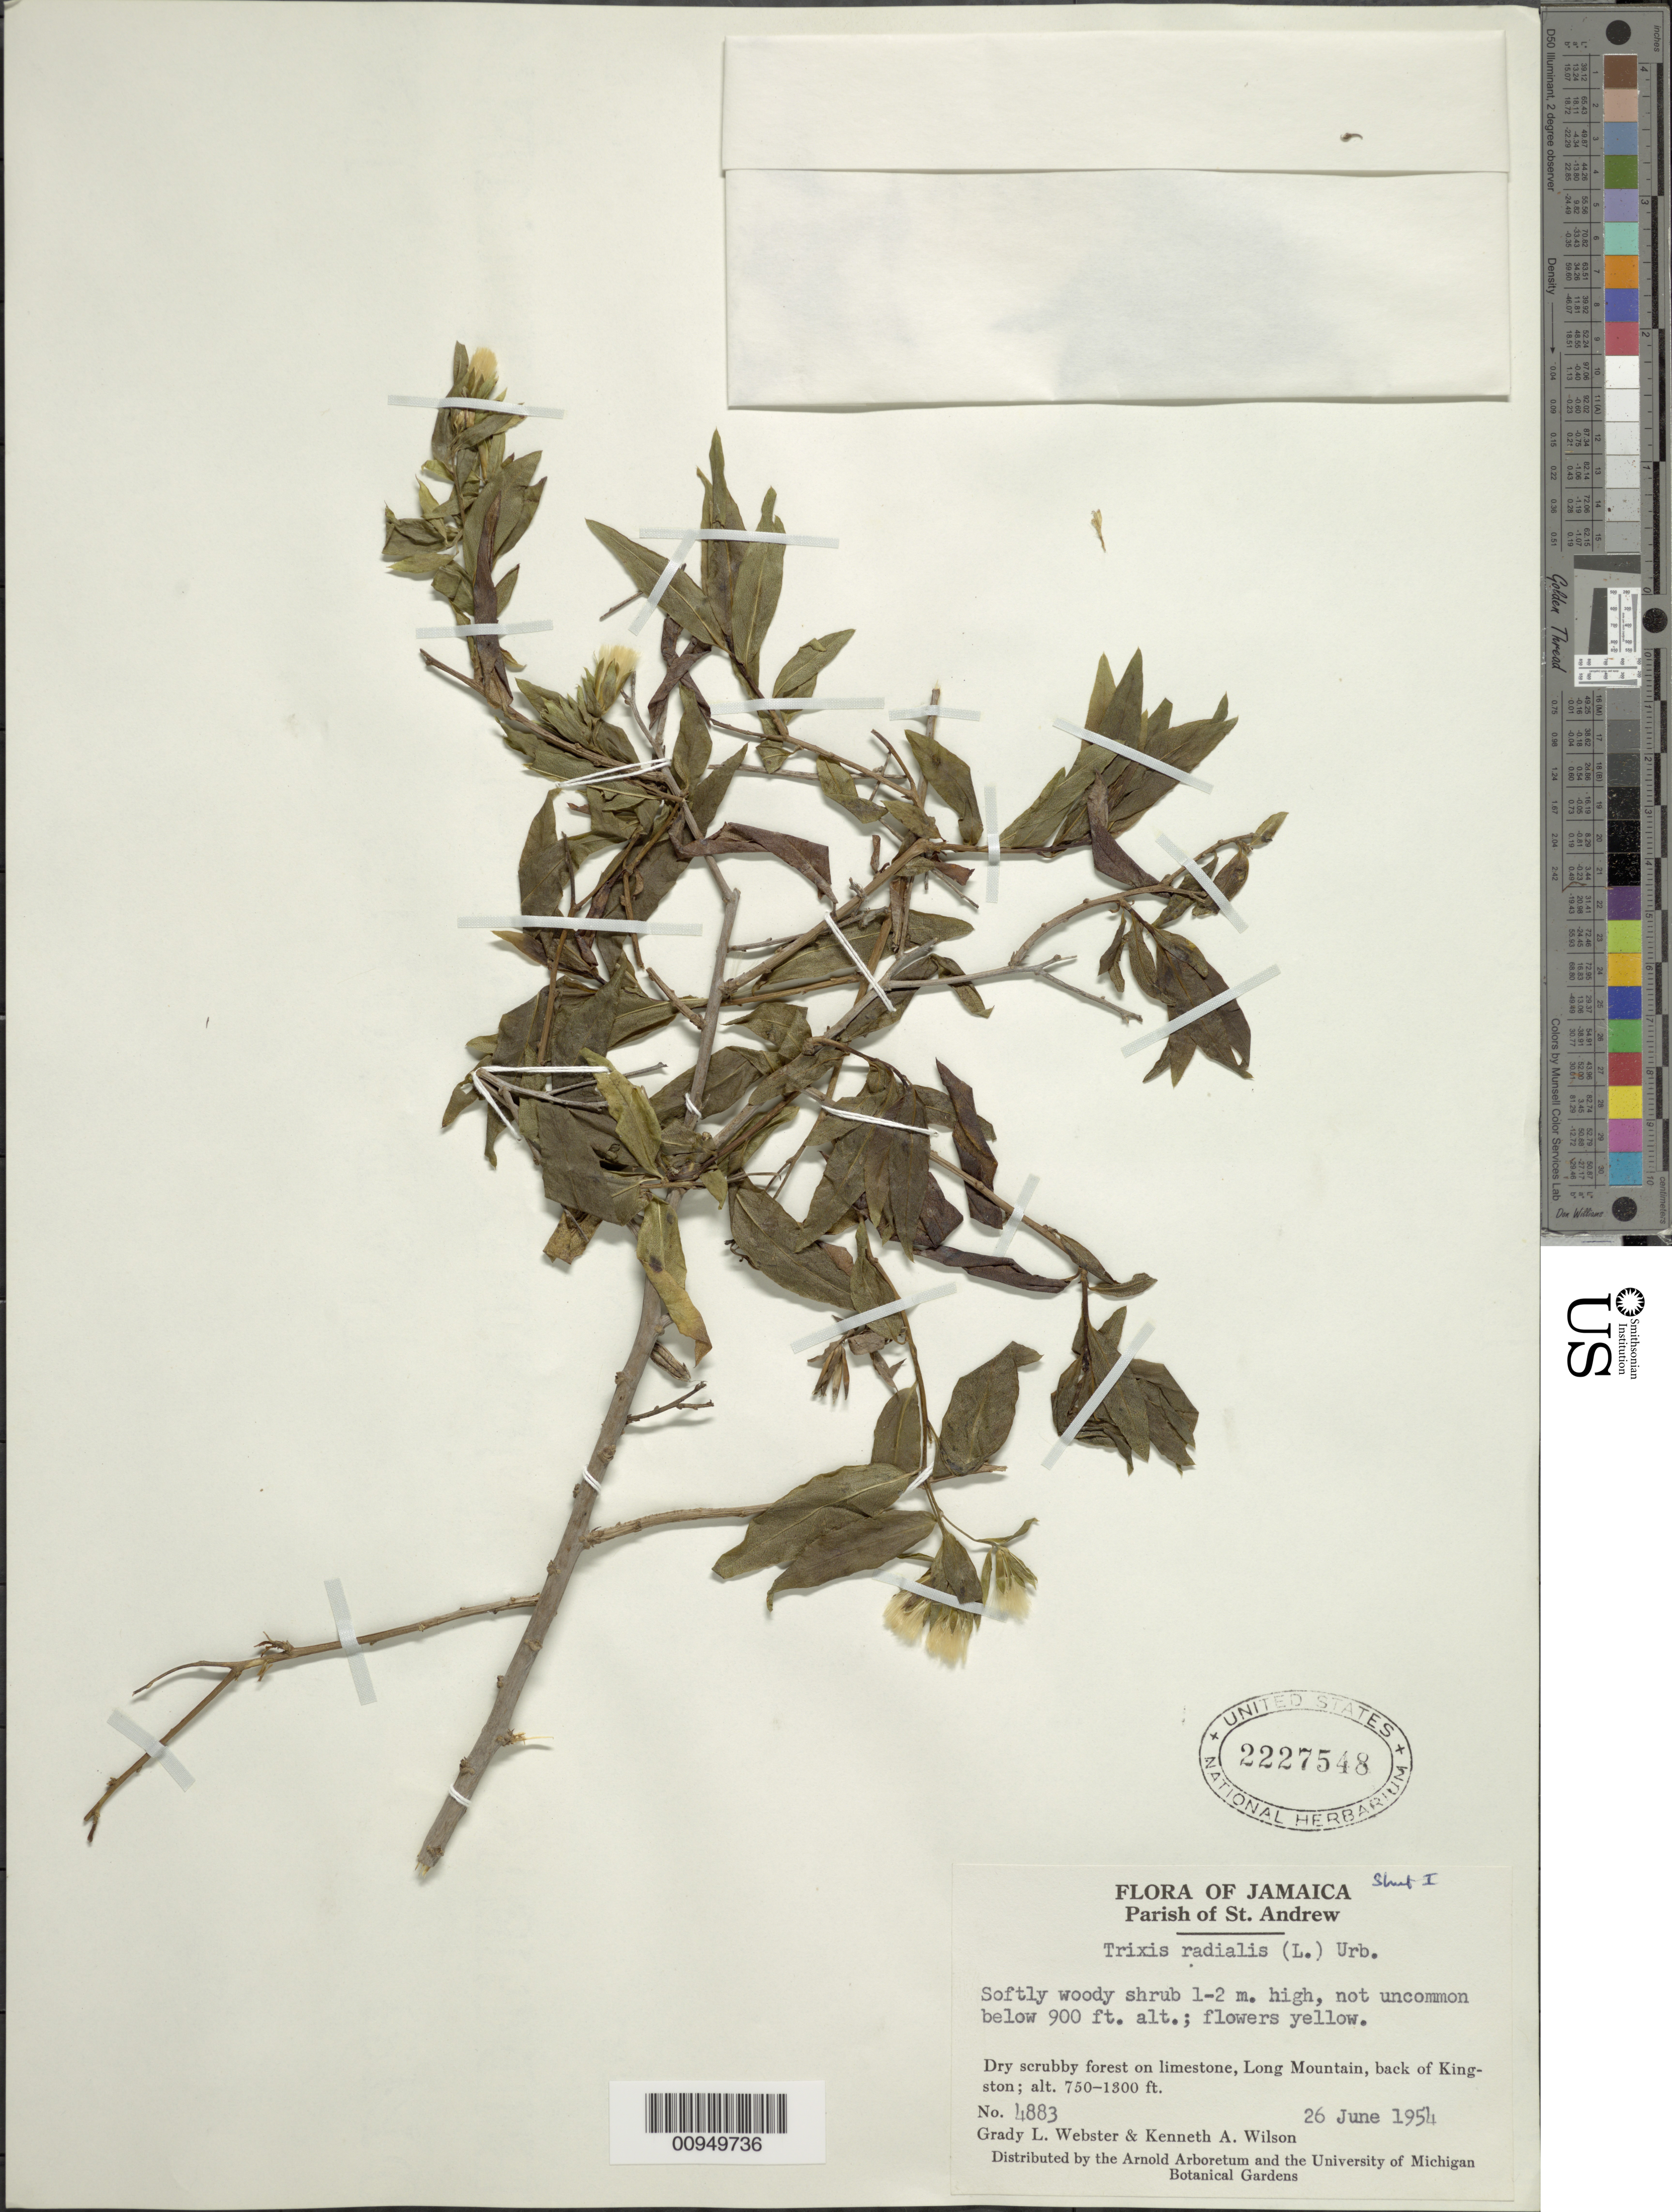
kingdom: Plantae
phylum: Tracheophyta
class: Magnoliopsida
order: Asterales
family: Asteraceae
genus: Trixis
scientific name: Trixis inula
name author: Crantz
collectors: G. L. Webster & K. A. Wilson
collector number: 4883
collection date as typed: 26 Jun 1954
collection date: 1954-06-26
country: Jamaica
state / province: Saint Andrew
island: Jamaica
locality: forest, Long Mountain, back of Kingston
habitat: Dry scrubby forest on limestone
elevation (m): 229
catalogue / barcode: US 2227548